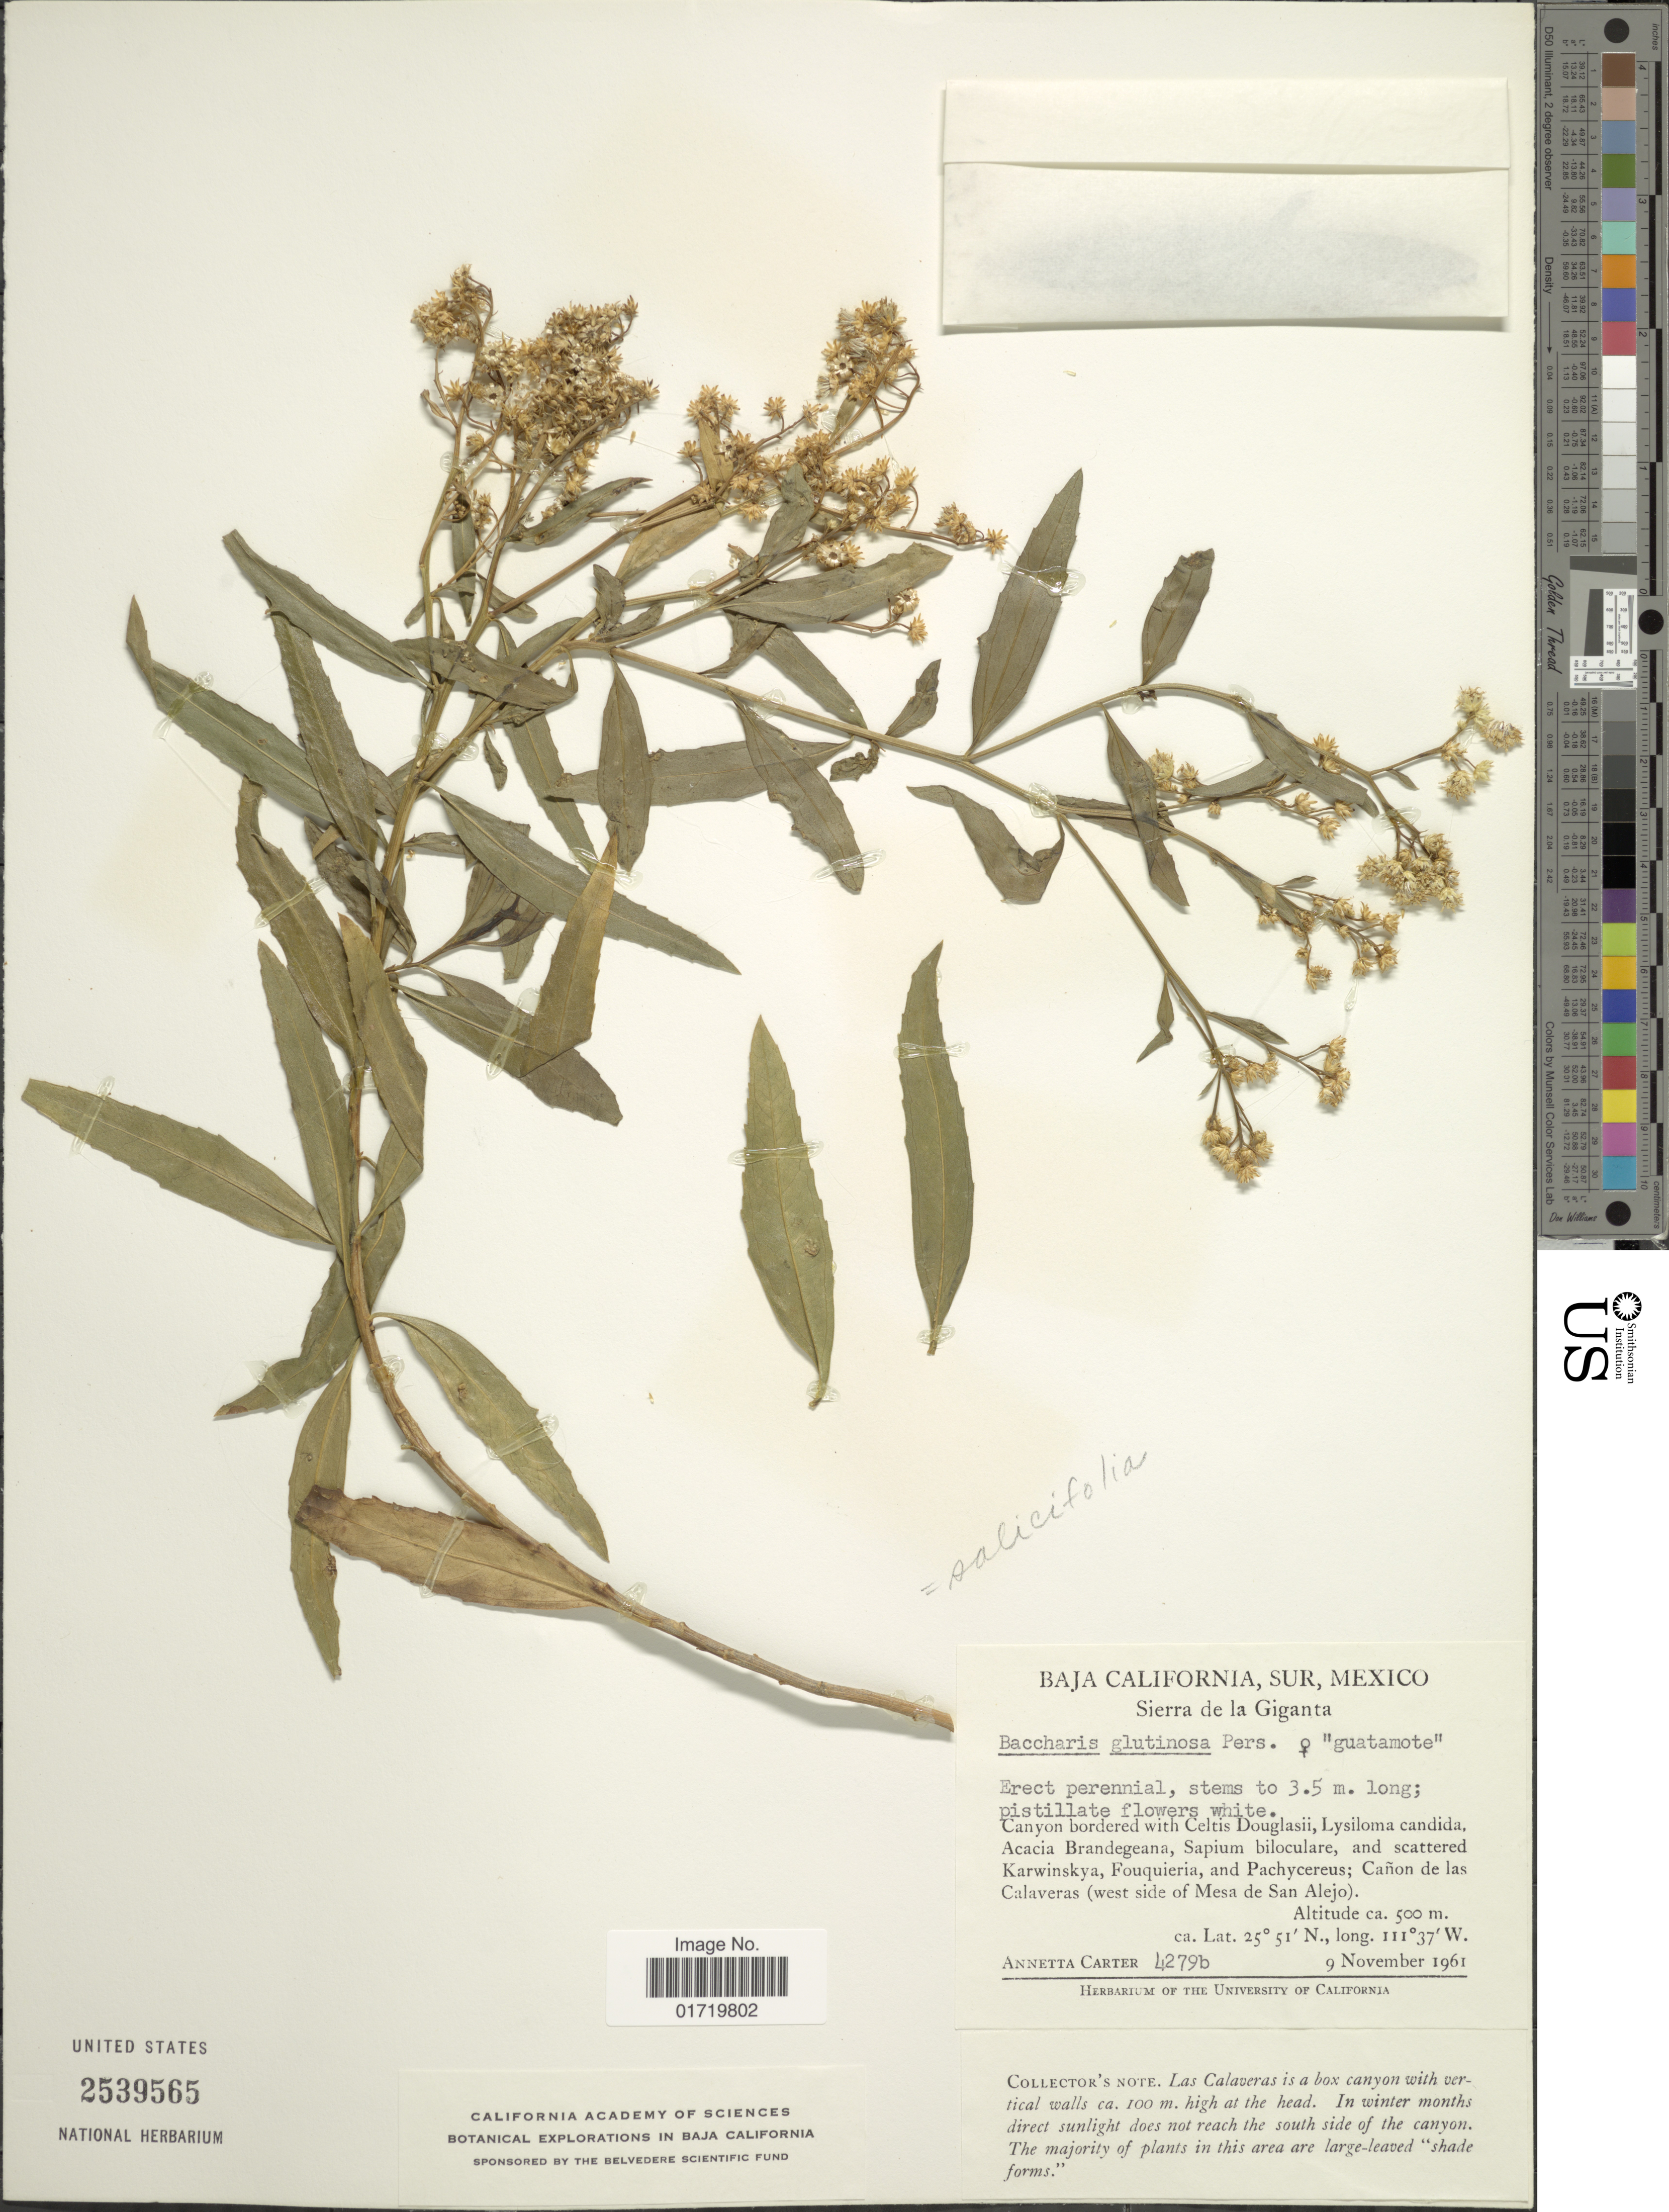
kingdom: Plantae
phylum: Tracheophyta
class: Magnoliopsida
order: Asterales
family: Asteraceae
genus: Baccharis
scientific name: Baccharis salicifolia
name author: (Ruiz & Pav.) Pers.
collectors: A. Carter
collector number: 4279b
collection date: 1961-11-09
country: Mexico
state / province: Baja California Sur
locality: Baja California, Sur Mexico, Sierra de la Giganta, Canon de las Calaveras (west side of Mesa de San Alejo)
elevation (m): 500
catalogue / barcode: US 2539565